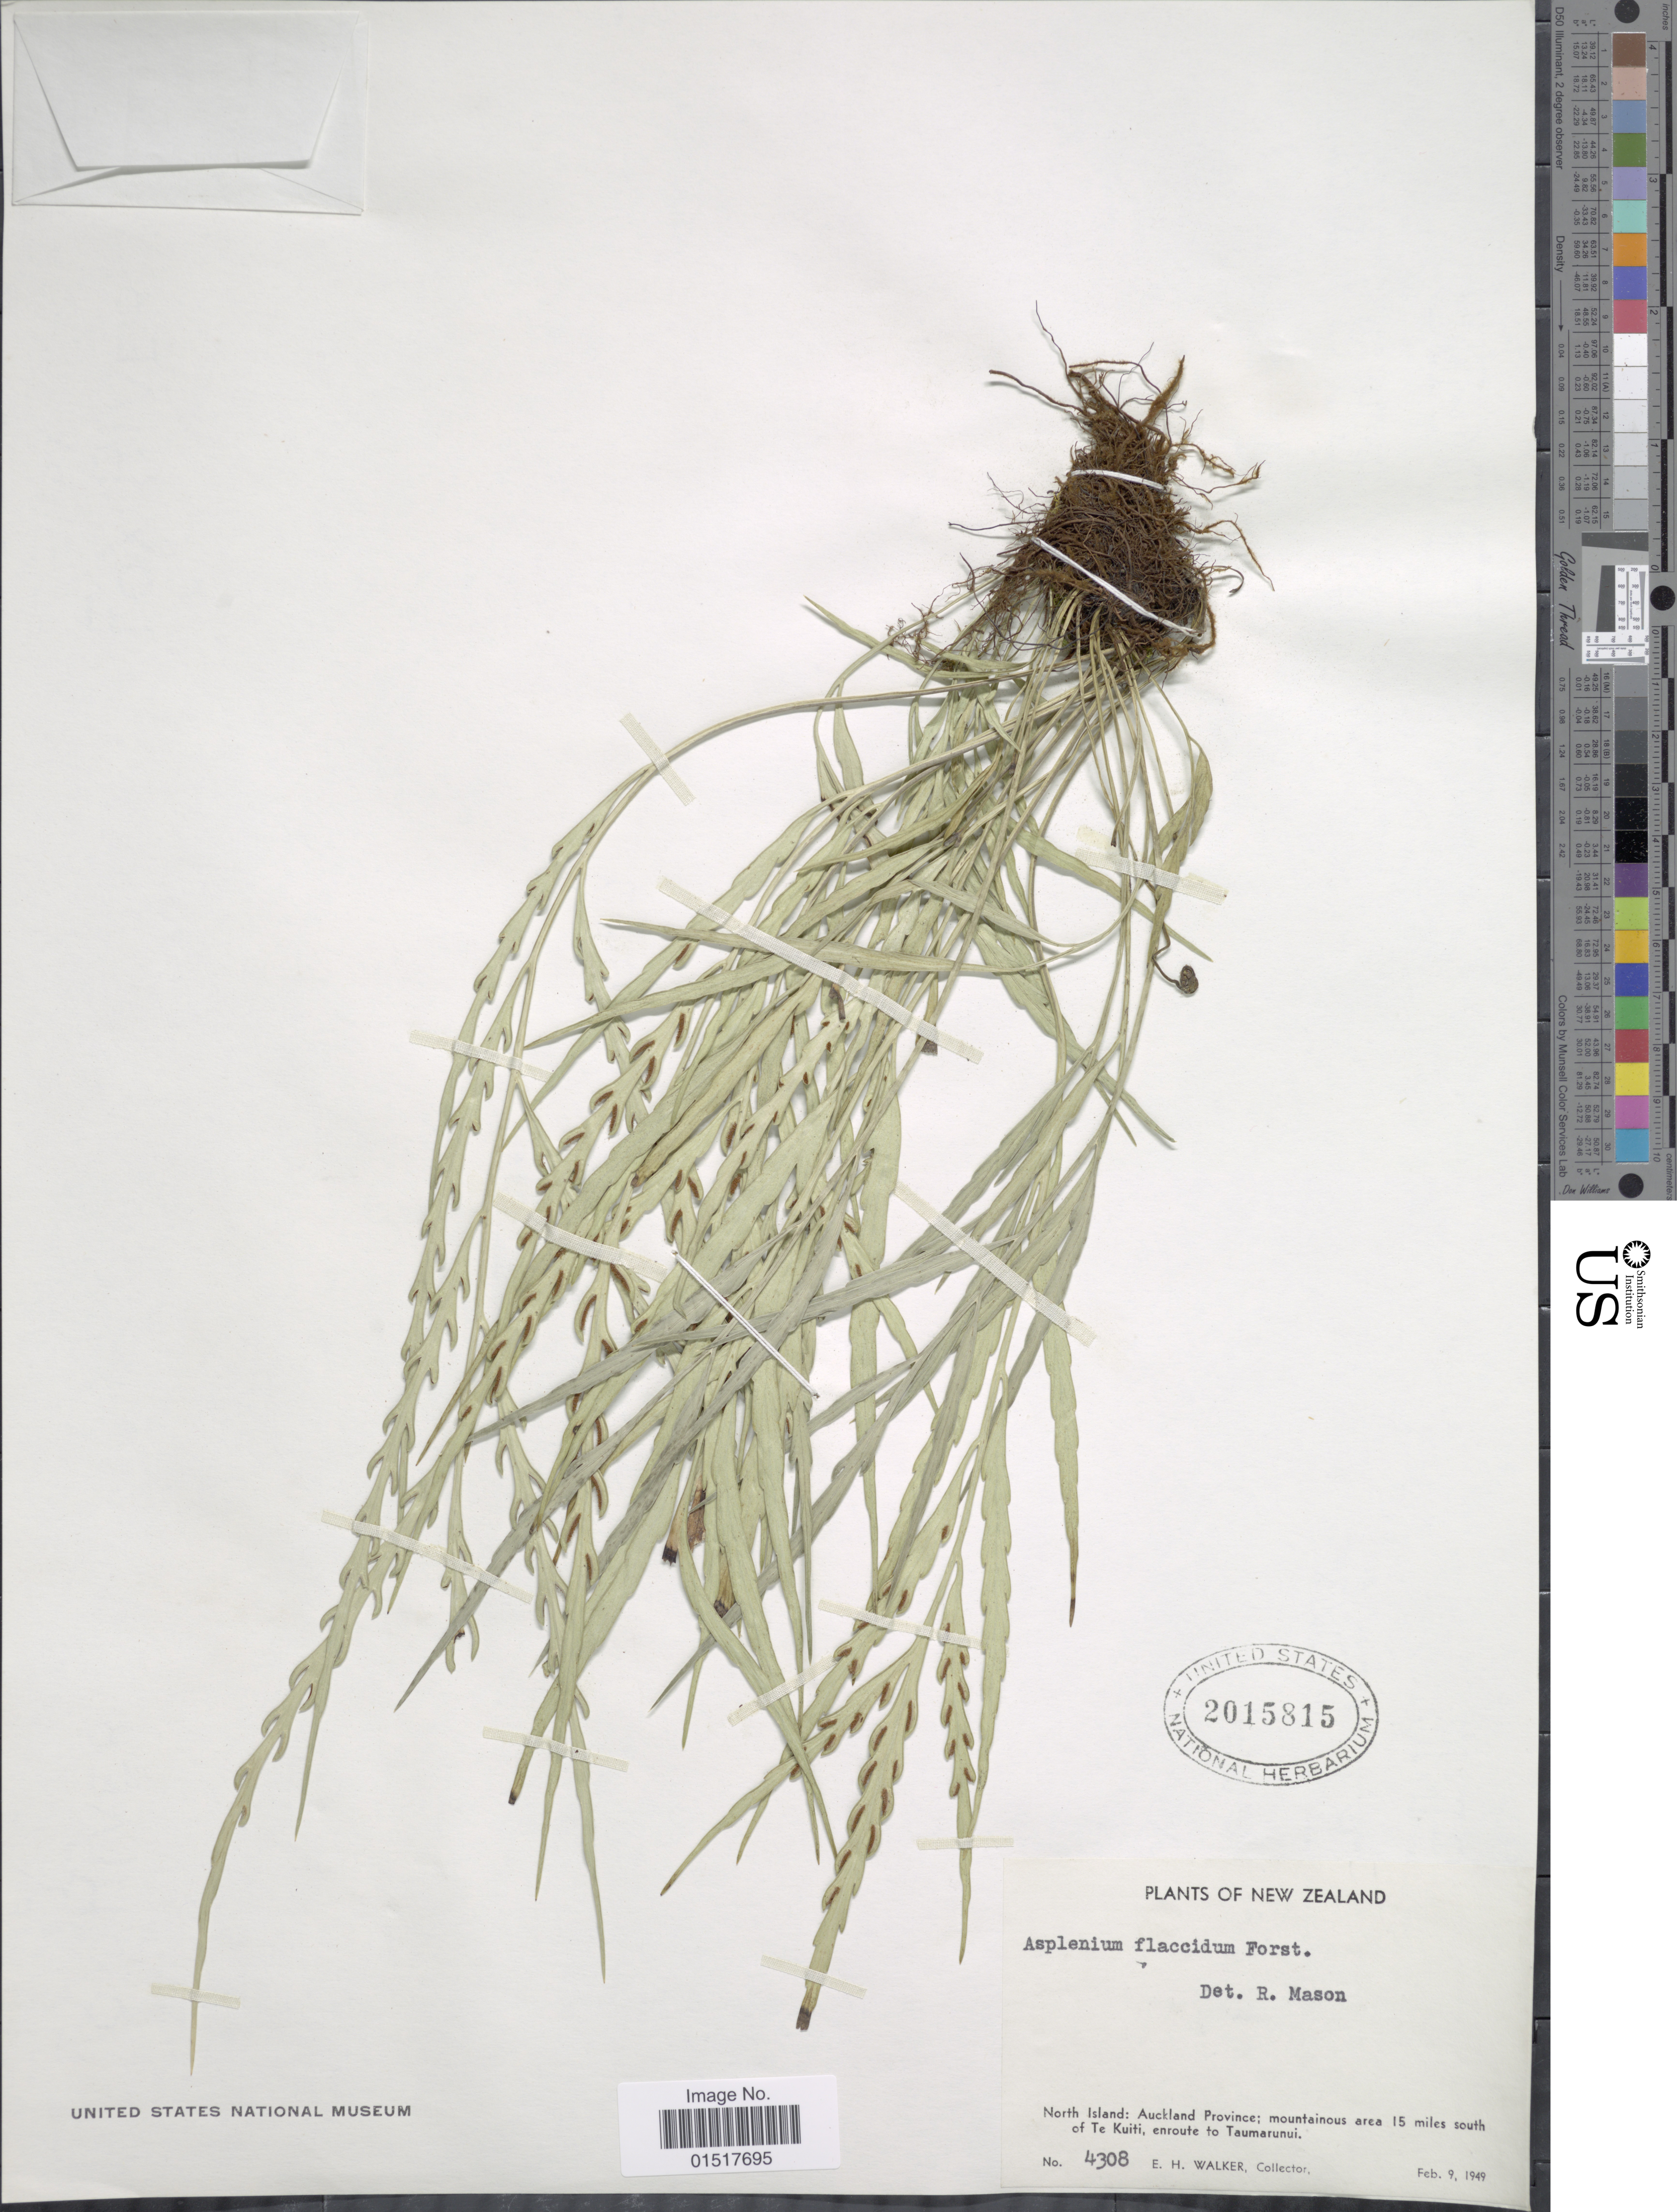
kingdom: Plantae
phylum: Tracheophyta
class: Polypodiopsida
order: Polypodiales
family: Aspleniaceae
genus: Asplenium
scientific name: Asplenium flaccidum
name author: Bonap.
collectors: E. H. Walker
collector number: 4308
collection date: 1949-02-09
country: New Zealand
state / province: Auckland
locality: North Island: Auckland Province; mountainous area 15 miles south of Te Kuiti, enroute to Taumarunui.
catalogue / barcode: US 2015815